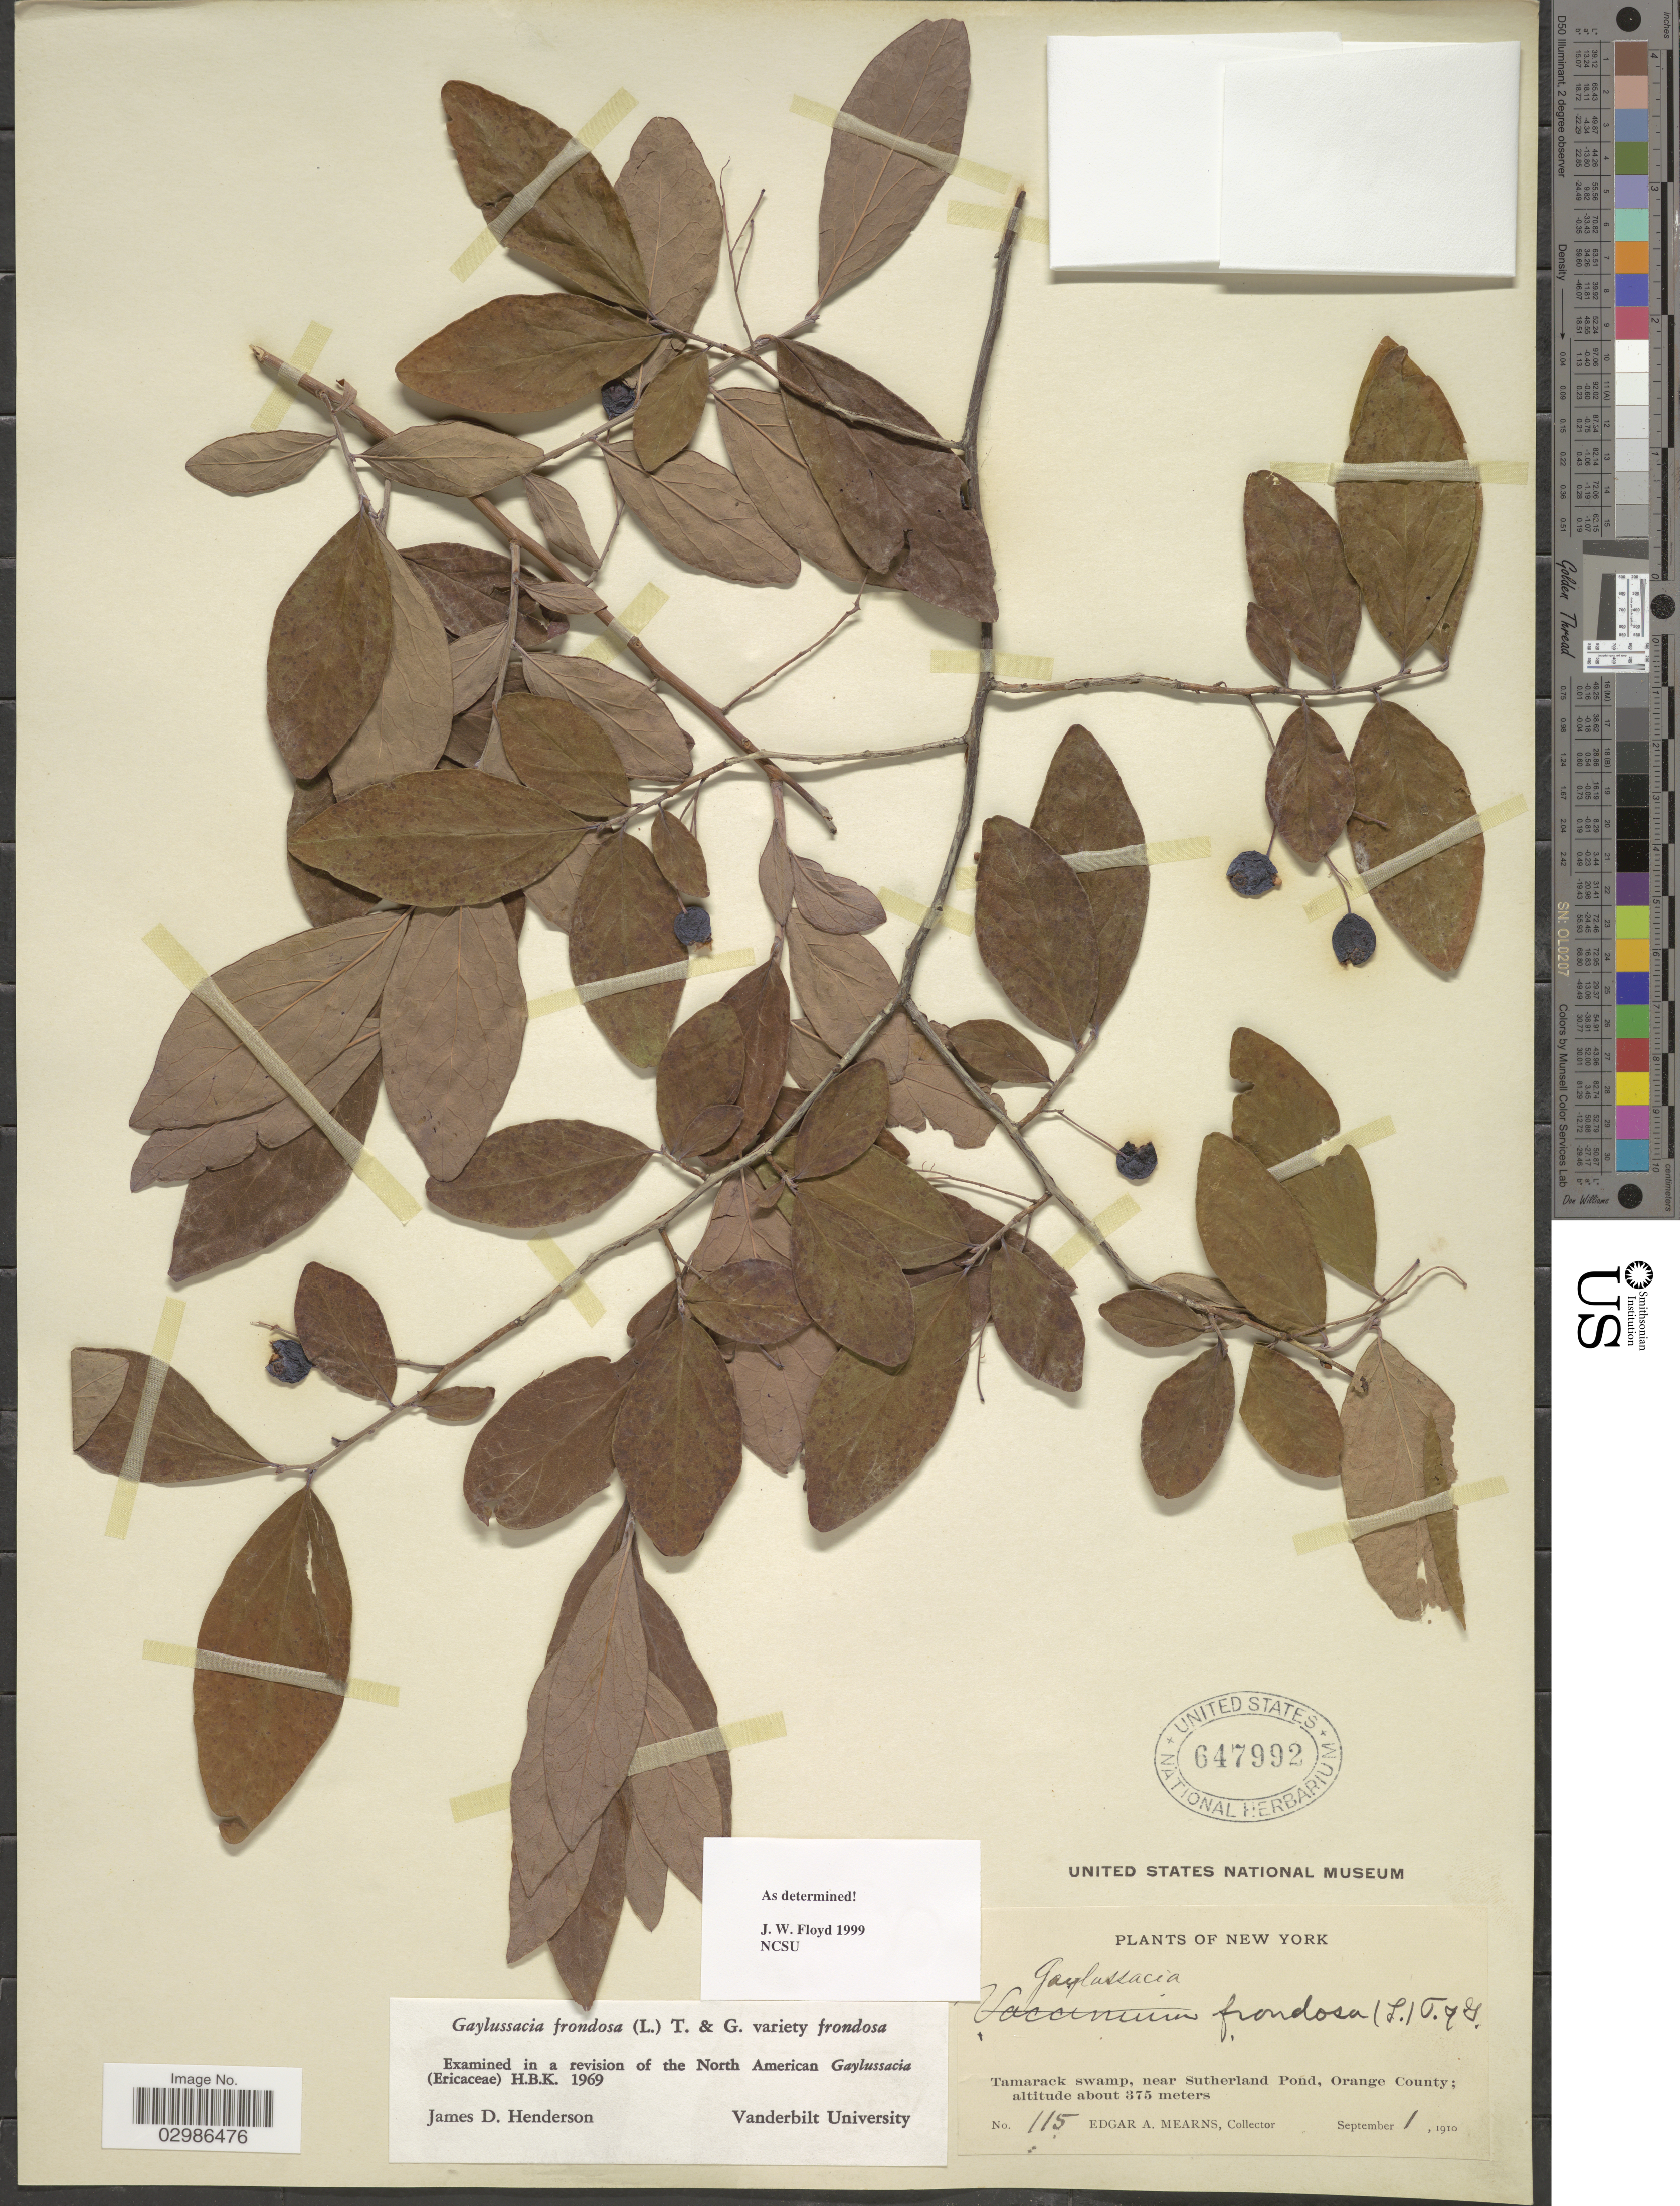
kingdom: Plantae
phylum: Tracheophyta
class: Magnoliopsida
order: Ericales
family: Ericaceae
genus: Gaylussacia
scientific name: Gaylussacia frondosa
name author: (L.) Torr. & A. Gray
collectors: E. A. Mearns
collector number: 115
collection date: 1910-09-01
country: United States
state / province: New York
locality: Tamarack swamp, near Sutherland Pond, Orange County.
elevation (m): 375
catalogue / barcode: US 647992